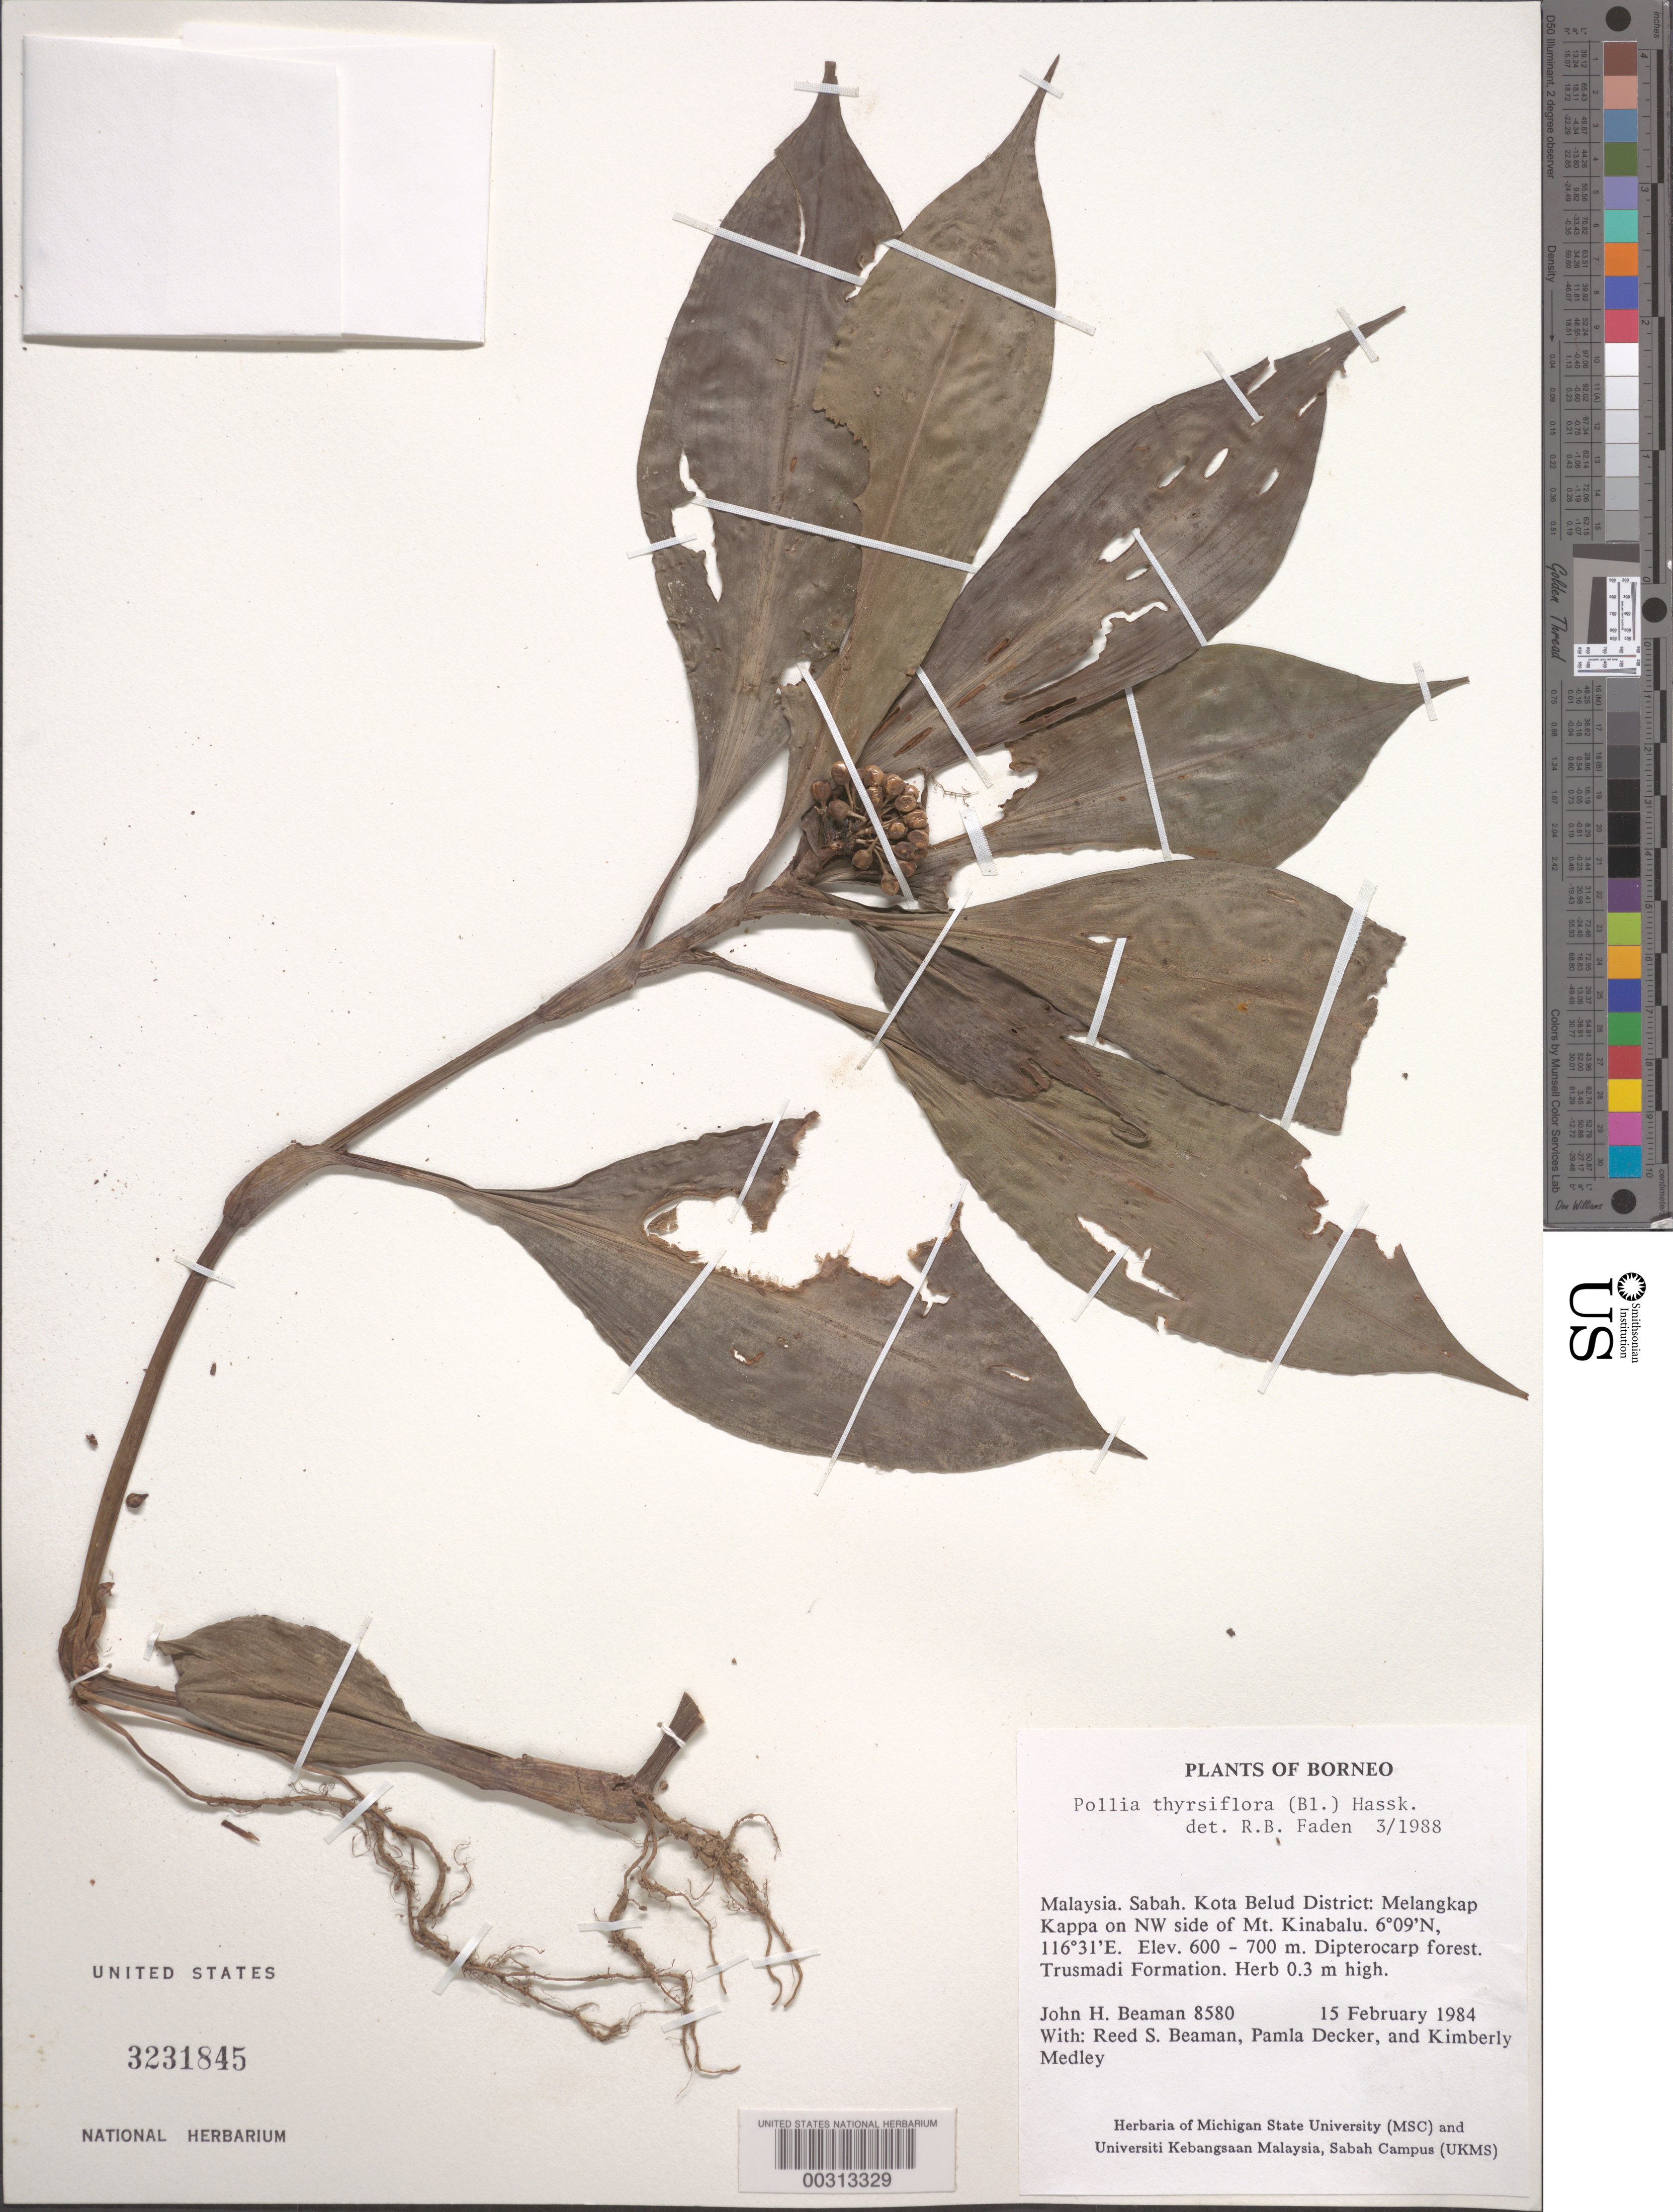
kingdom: Plantae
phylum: Tracheophyta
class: Liliopsida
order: Commelinales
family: Commelinaceae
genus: Pollia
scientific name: Pollia thyrsiflora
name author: (Blume) Steud.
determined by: Faden, Robert B., (US), Smithsonian Institution - National Museum of Natural History (UNITED STATES)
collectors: J. H. Beaman, R. S. Beaman, P. Decker & K. Medley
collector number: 8580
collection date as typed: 15 Feb 1984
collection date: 1984-02-15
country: Malaysia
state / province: Sabah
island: Borneo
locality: Kota belud dist., melangkap kappa, nw side mt. kinabalu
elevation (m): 600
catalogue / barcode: US 3231845